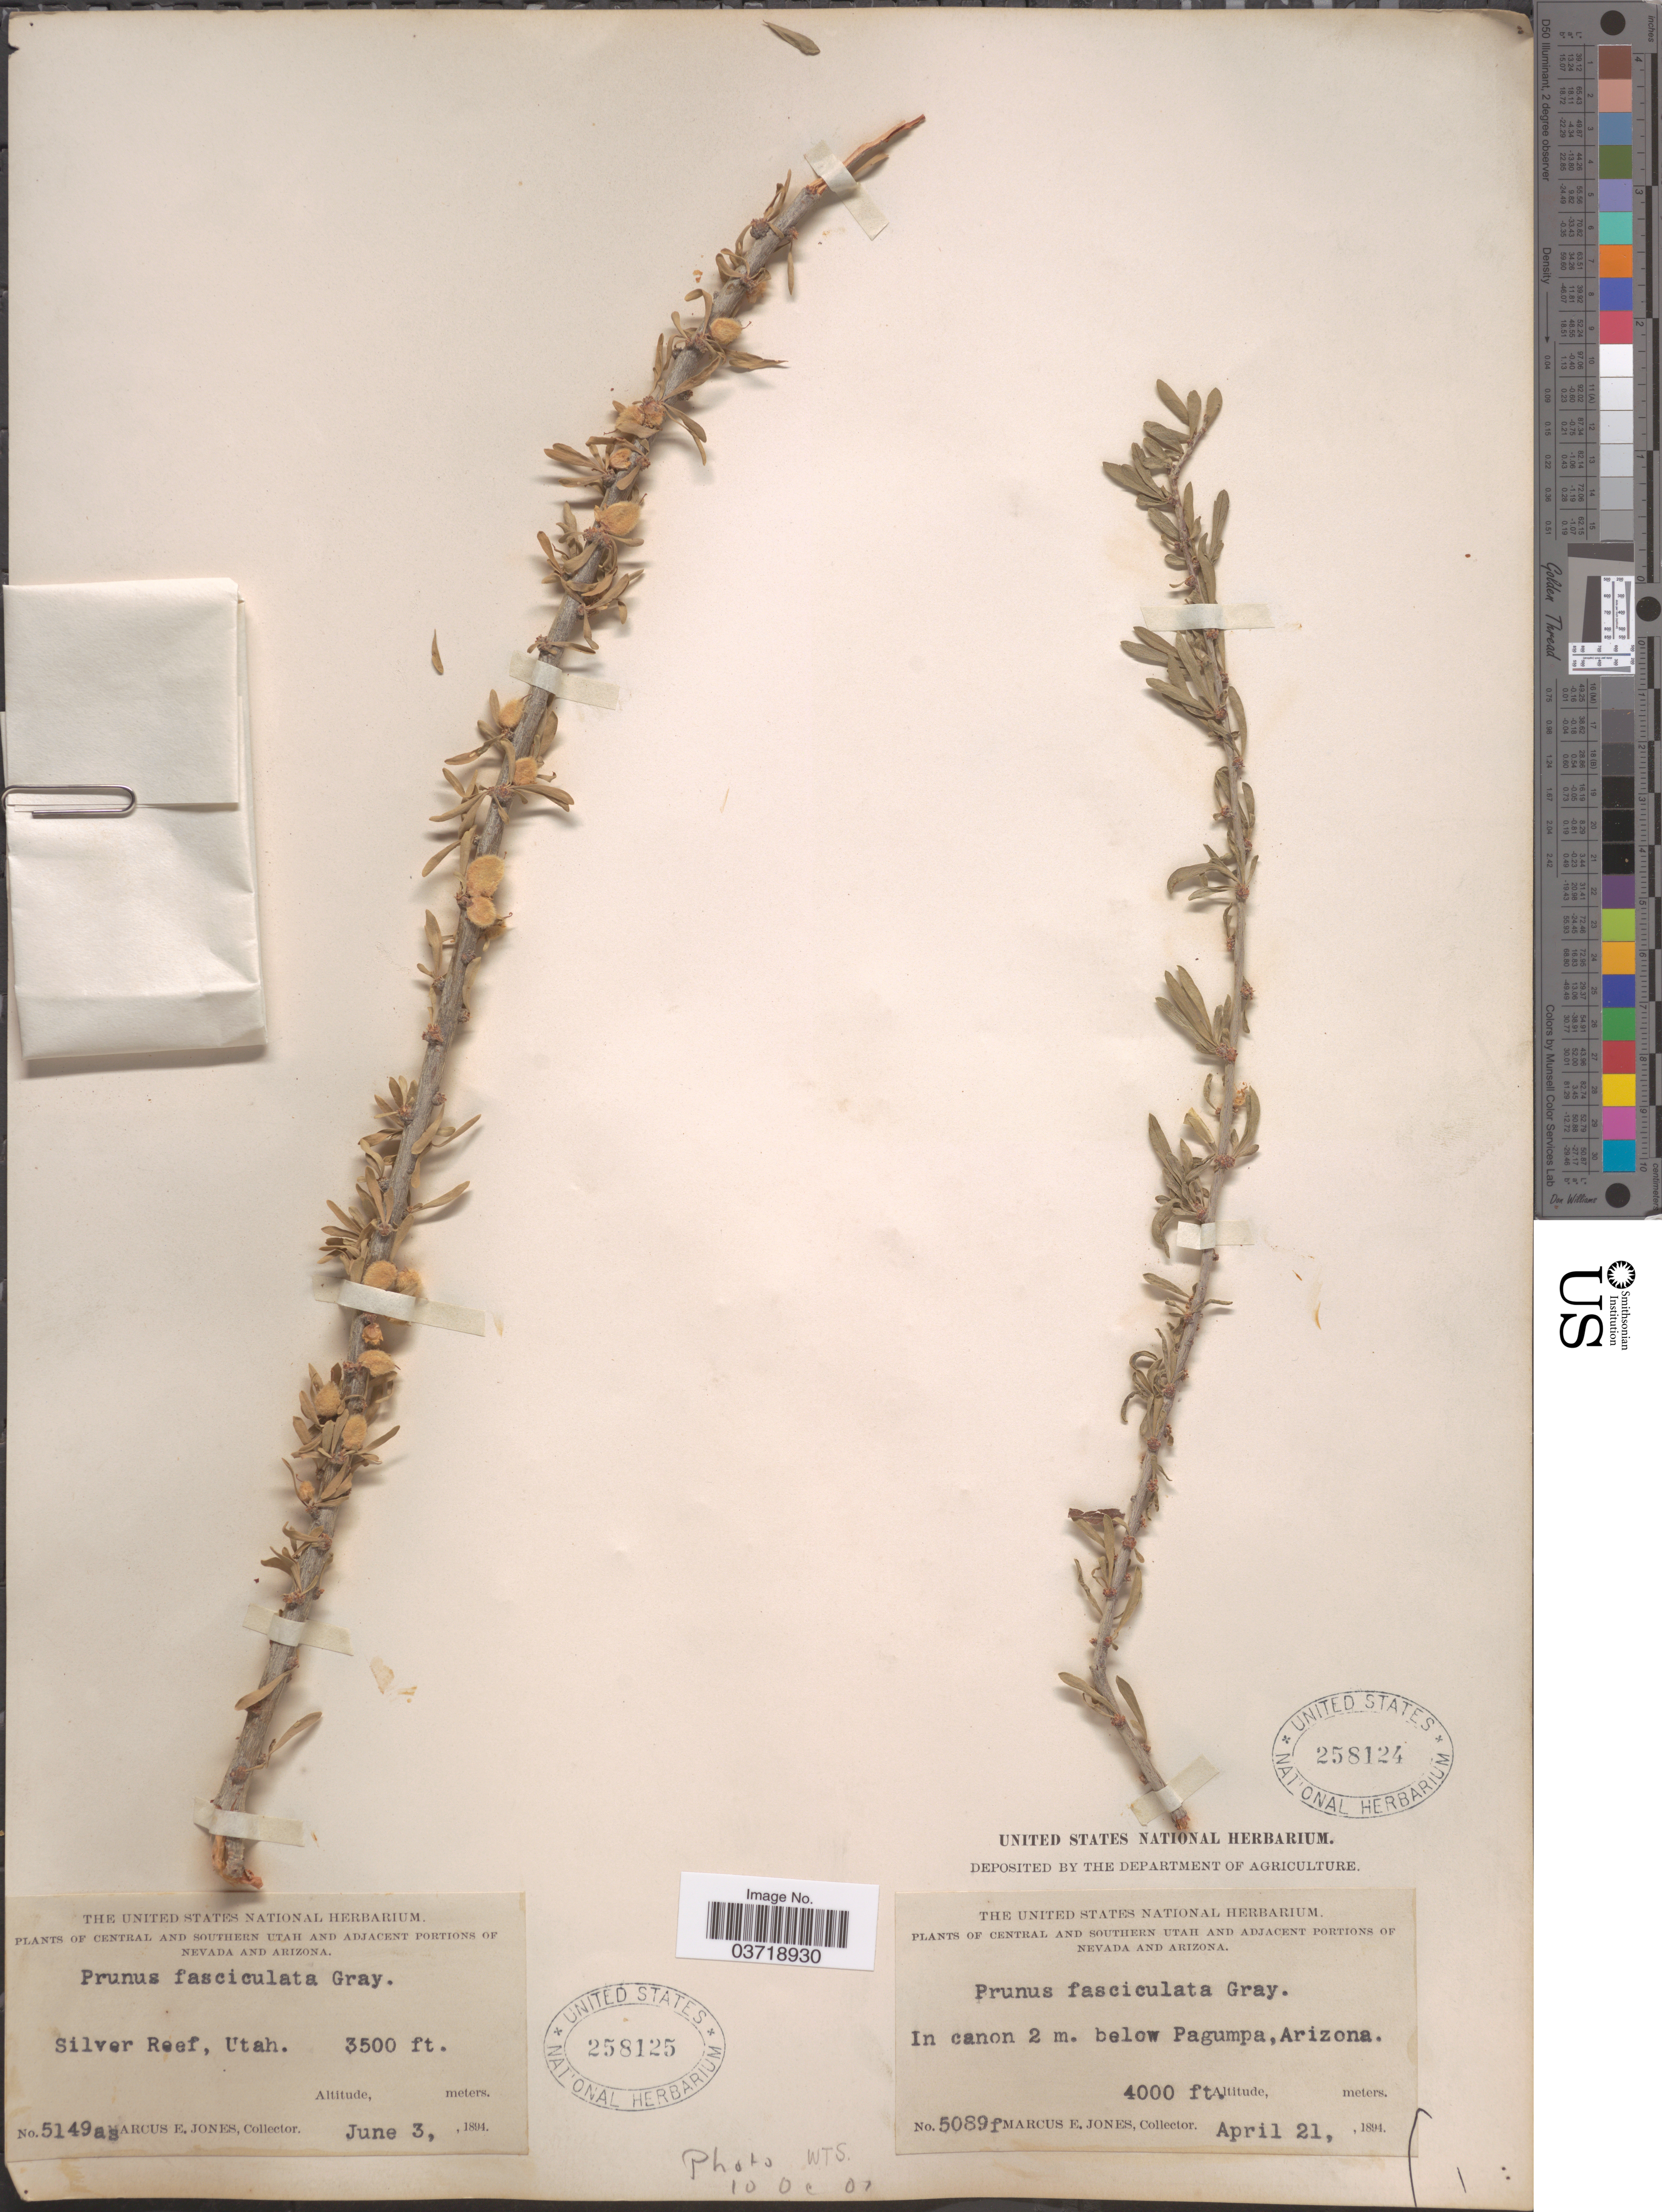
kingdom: Plantae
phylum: Tracheophyta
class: Magnoliopsida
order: Rosales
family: Rosaceae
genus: Prunus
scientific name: Prunus fasciculata var. fasciculata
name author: (Torr.) A. Gray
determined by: Strong, Mark T., (BOT), Smithsonian Institution - National Museum of Natural History (UNITED STATES)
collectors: M. E. Jones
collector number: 5149as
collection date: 1894-06-03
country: United States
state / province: Utah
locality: Central and Southern Utah. Silver Reef.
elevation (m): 1067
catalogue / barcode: US 258125